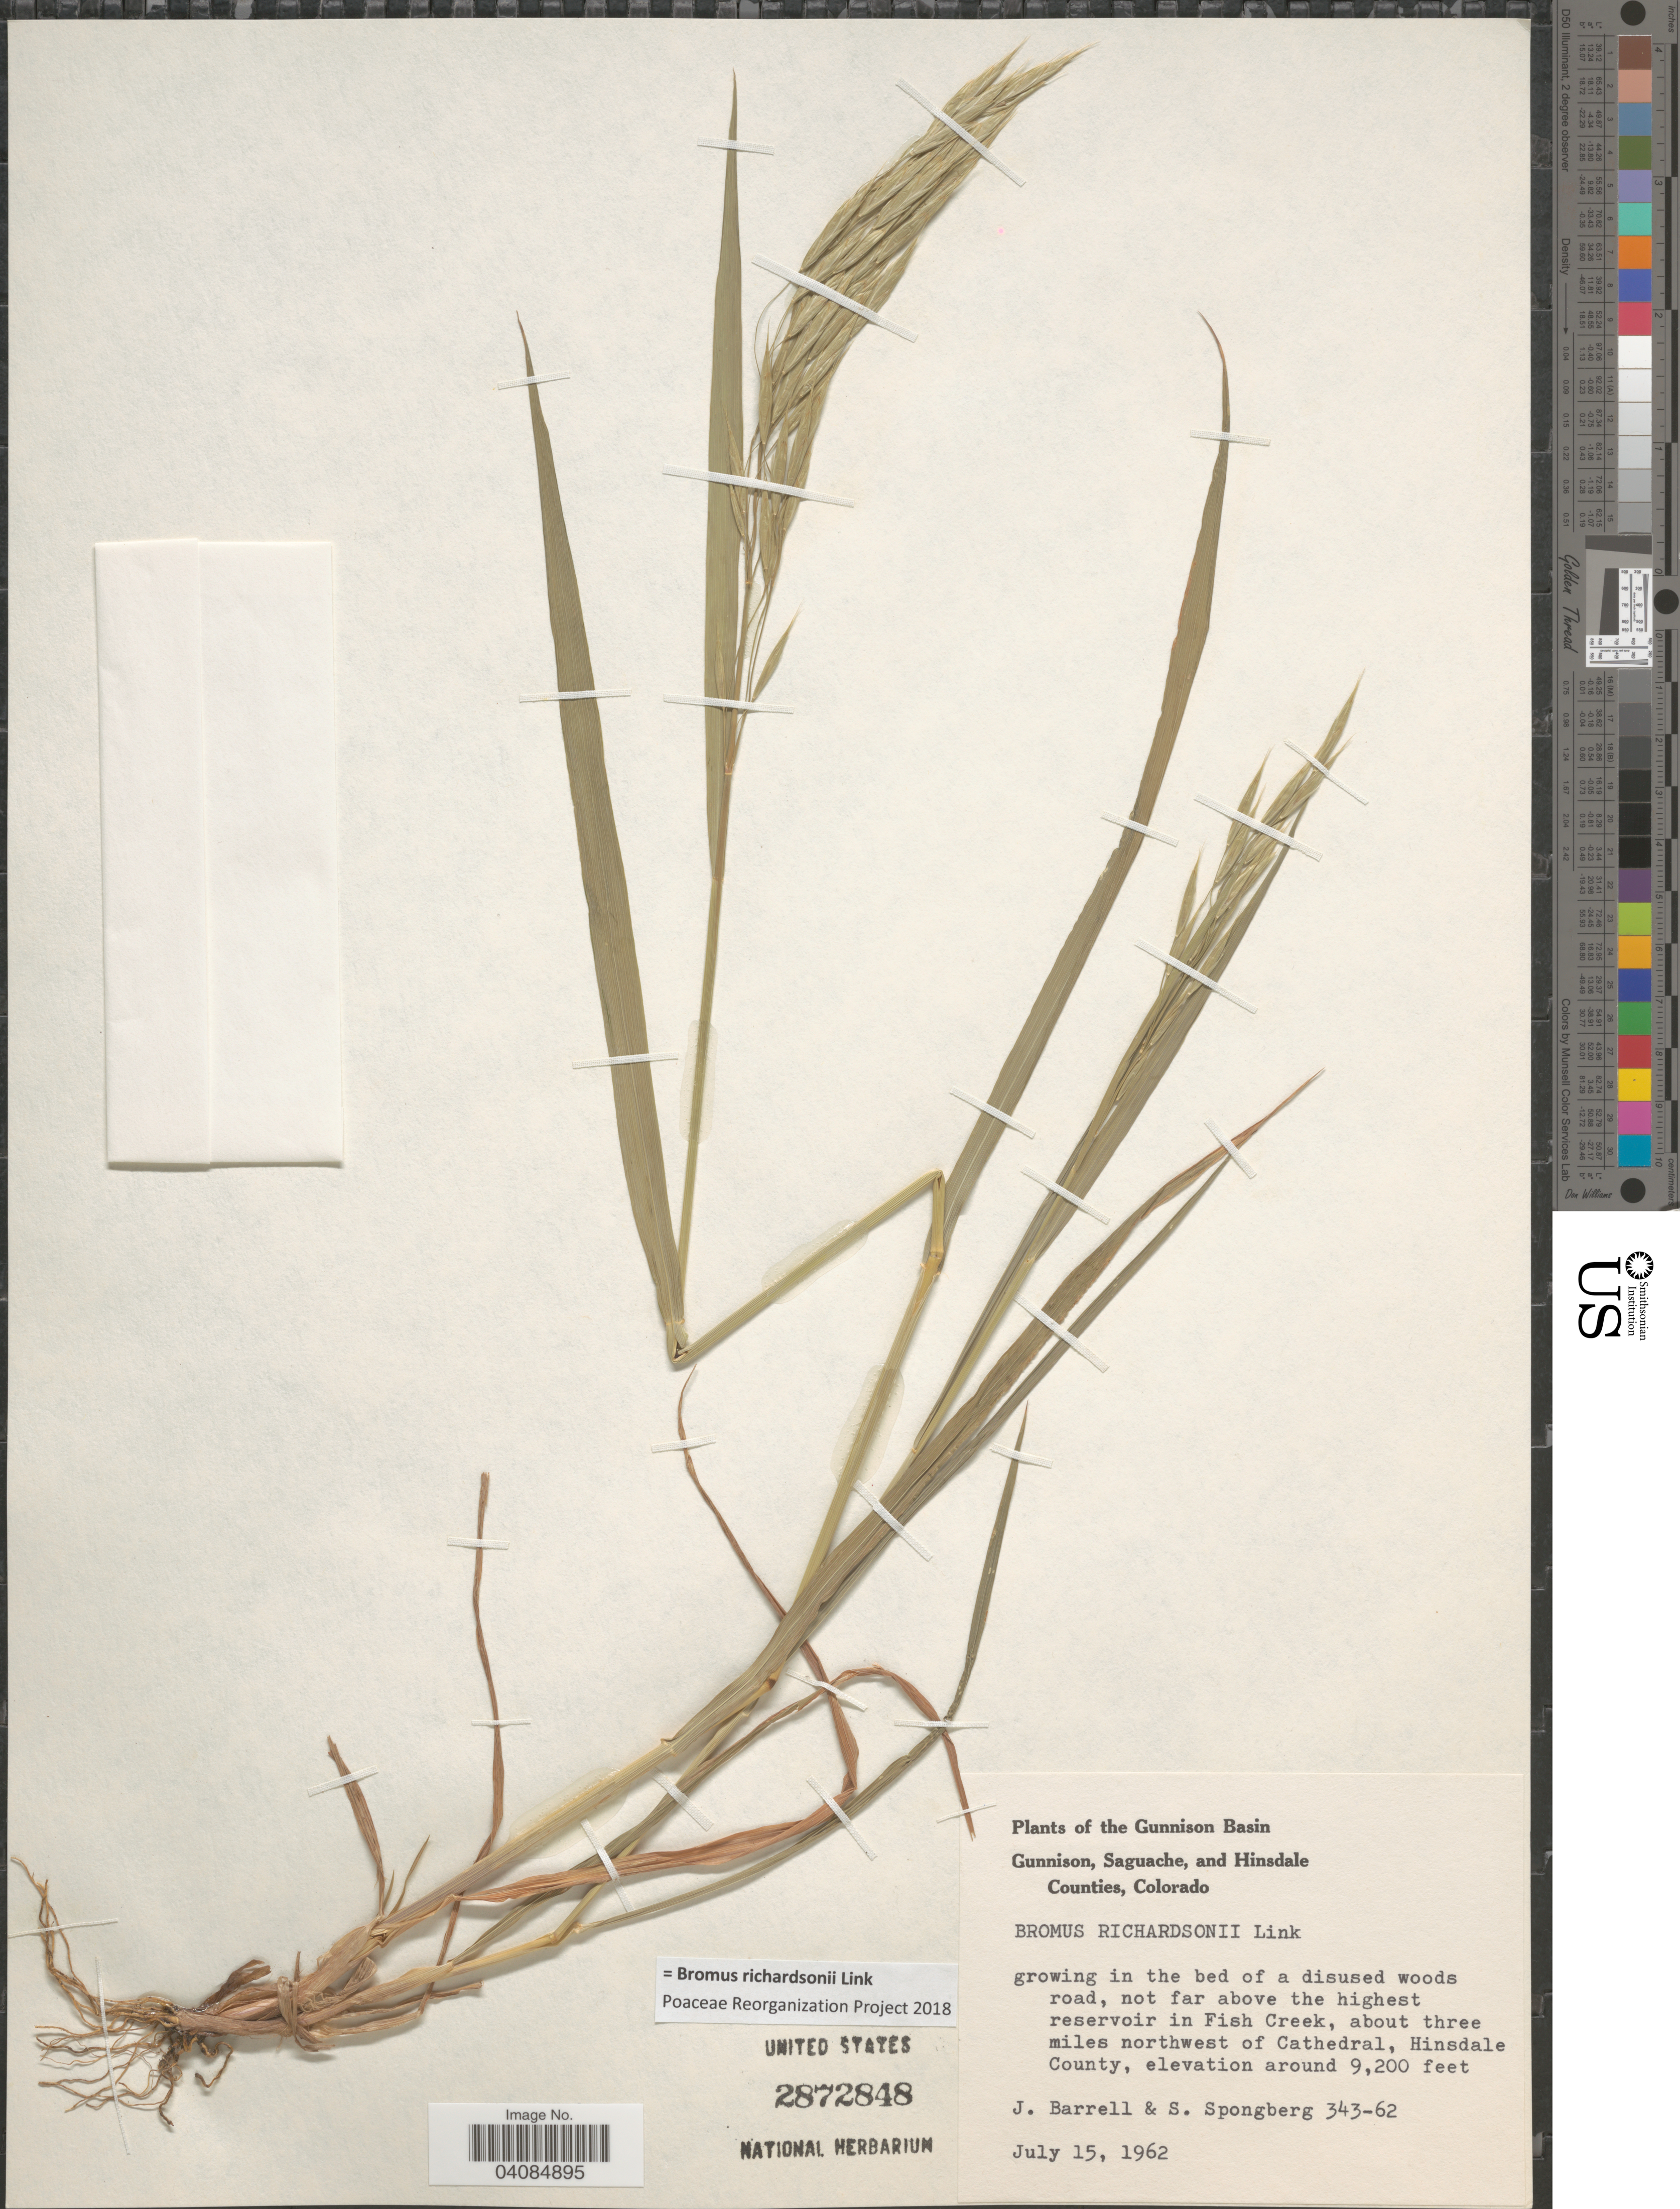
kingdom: Plantae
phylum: Tracheophyta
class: Liliopsida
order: Poales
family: Poaceae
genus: Bromus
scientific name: Bromus racemosus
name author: L.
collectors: J. Barrell & S. A.Spongberg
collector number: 343-62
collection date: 1962-07-15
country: United States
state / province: Colorado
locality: Gunnison Basin. In the bed of a disused woods road, not far above the highest reservoir in Fish Creek, about three miles northwest of Cathedral, Hinsdale County.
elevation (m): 2804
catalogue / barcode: US 2872848